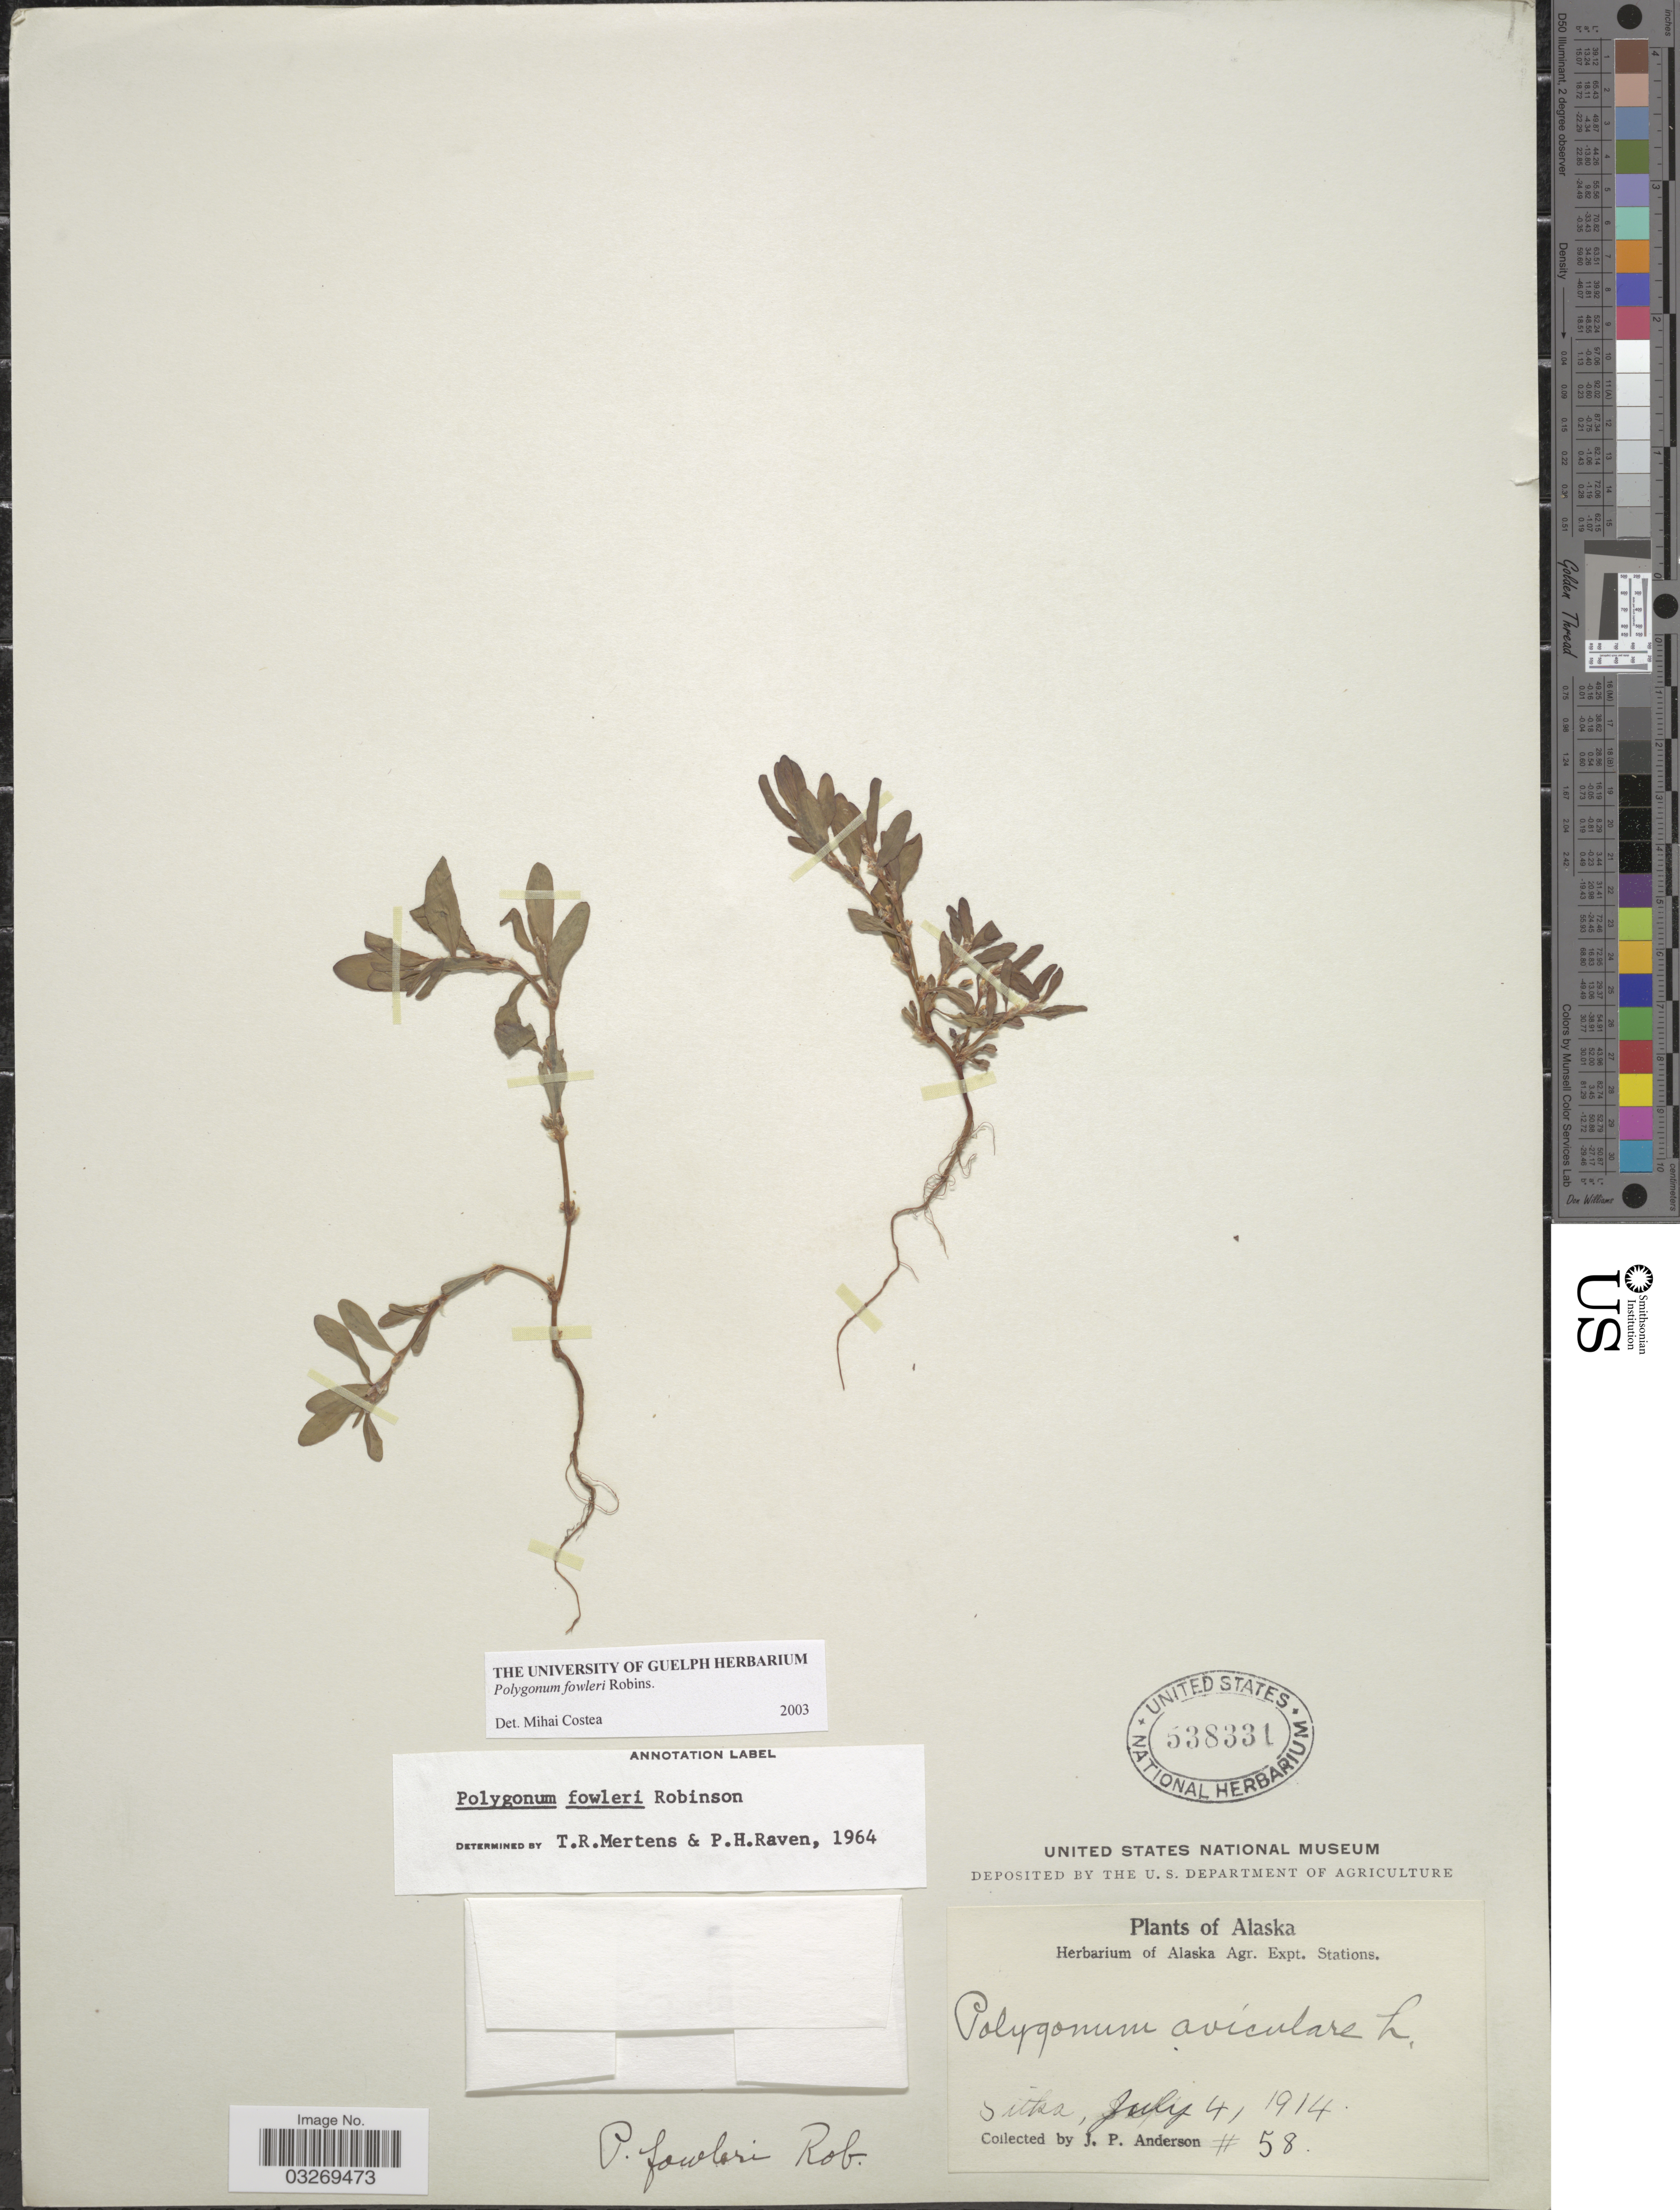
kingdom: Plantae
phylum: Tracheophyta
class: Magnoliopsida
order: Caryophyllales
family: Polygonaceae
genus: Polygonum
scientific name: Polygonum fowleri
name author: B.L. Rob.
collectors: J. P. Anderson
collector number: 58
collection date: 1914-07-04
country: United States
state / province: Alaska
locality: Sitka.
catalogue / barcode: US 538331